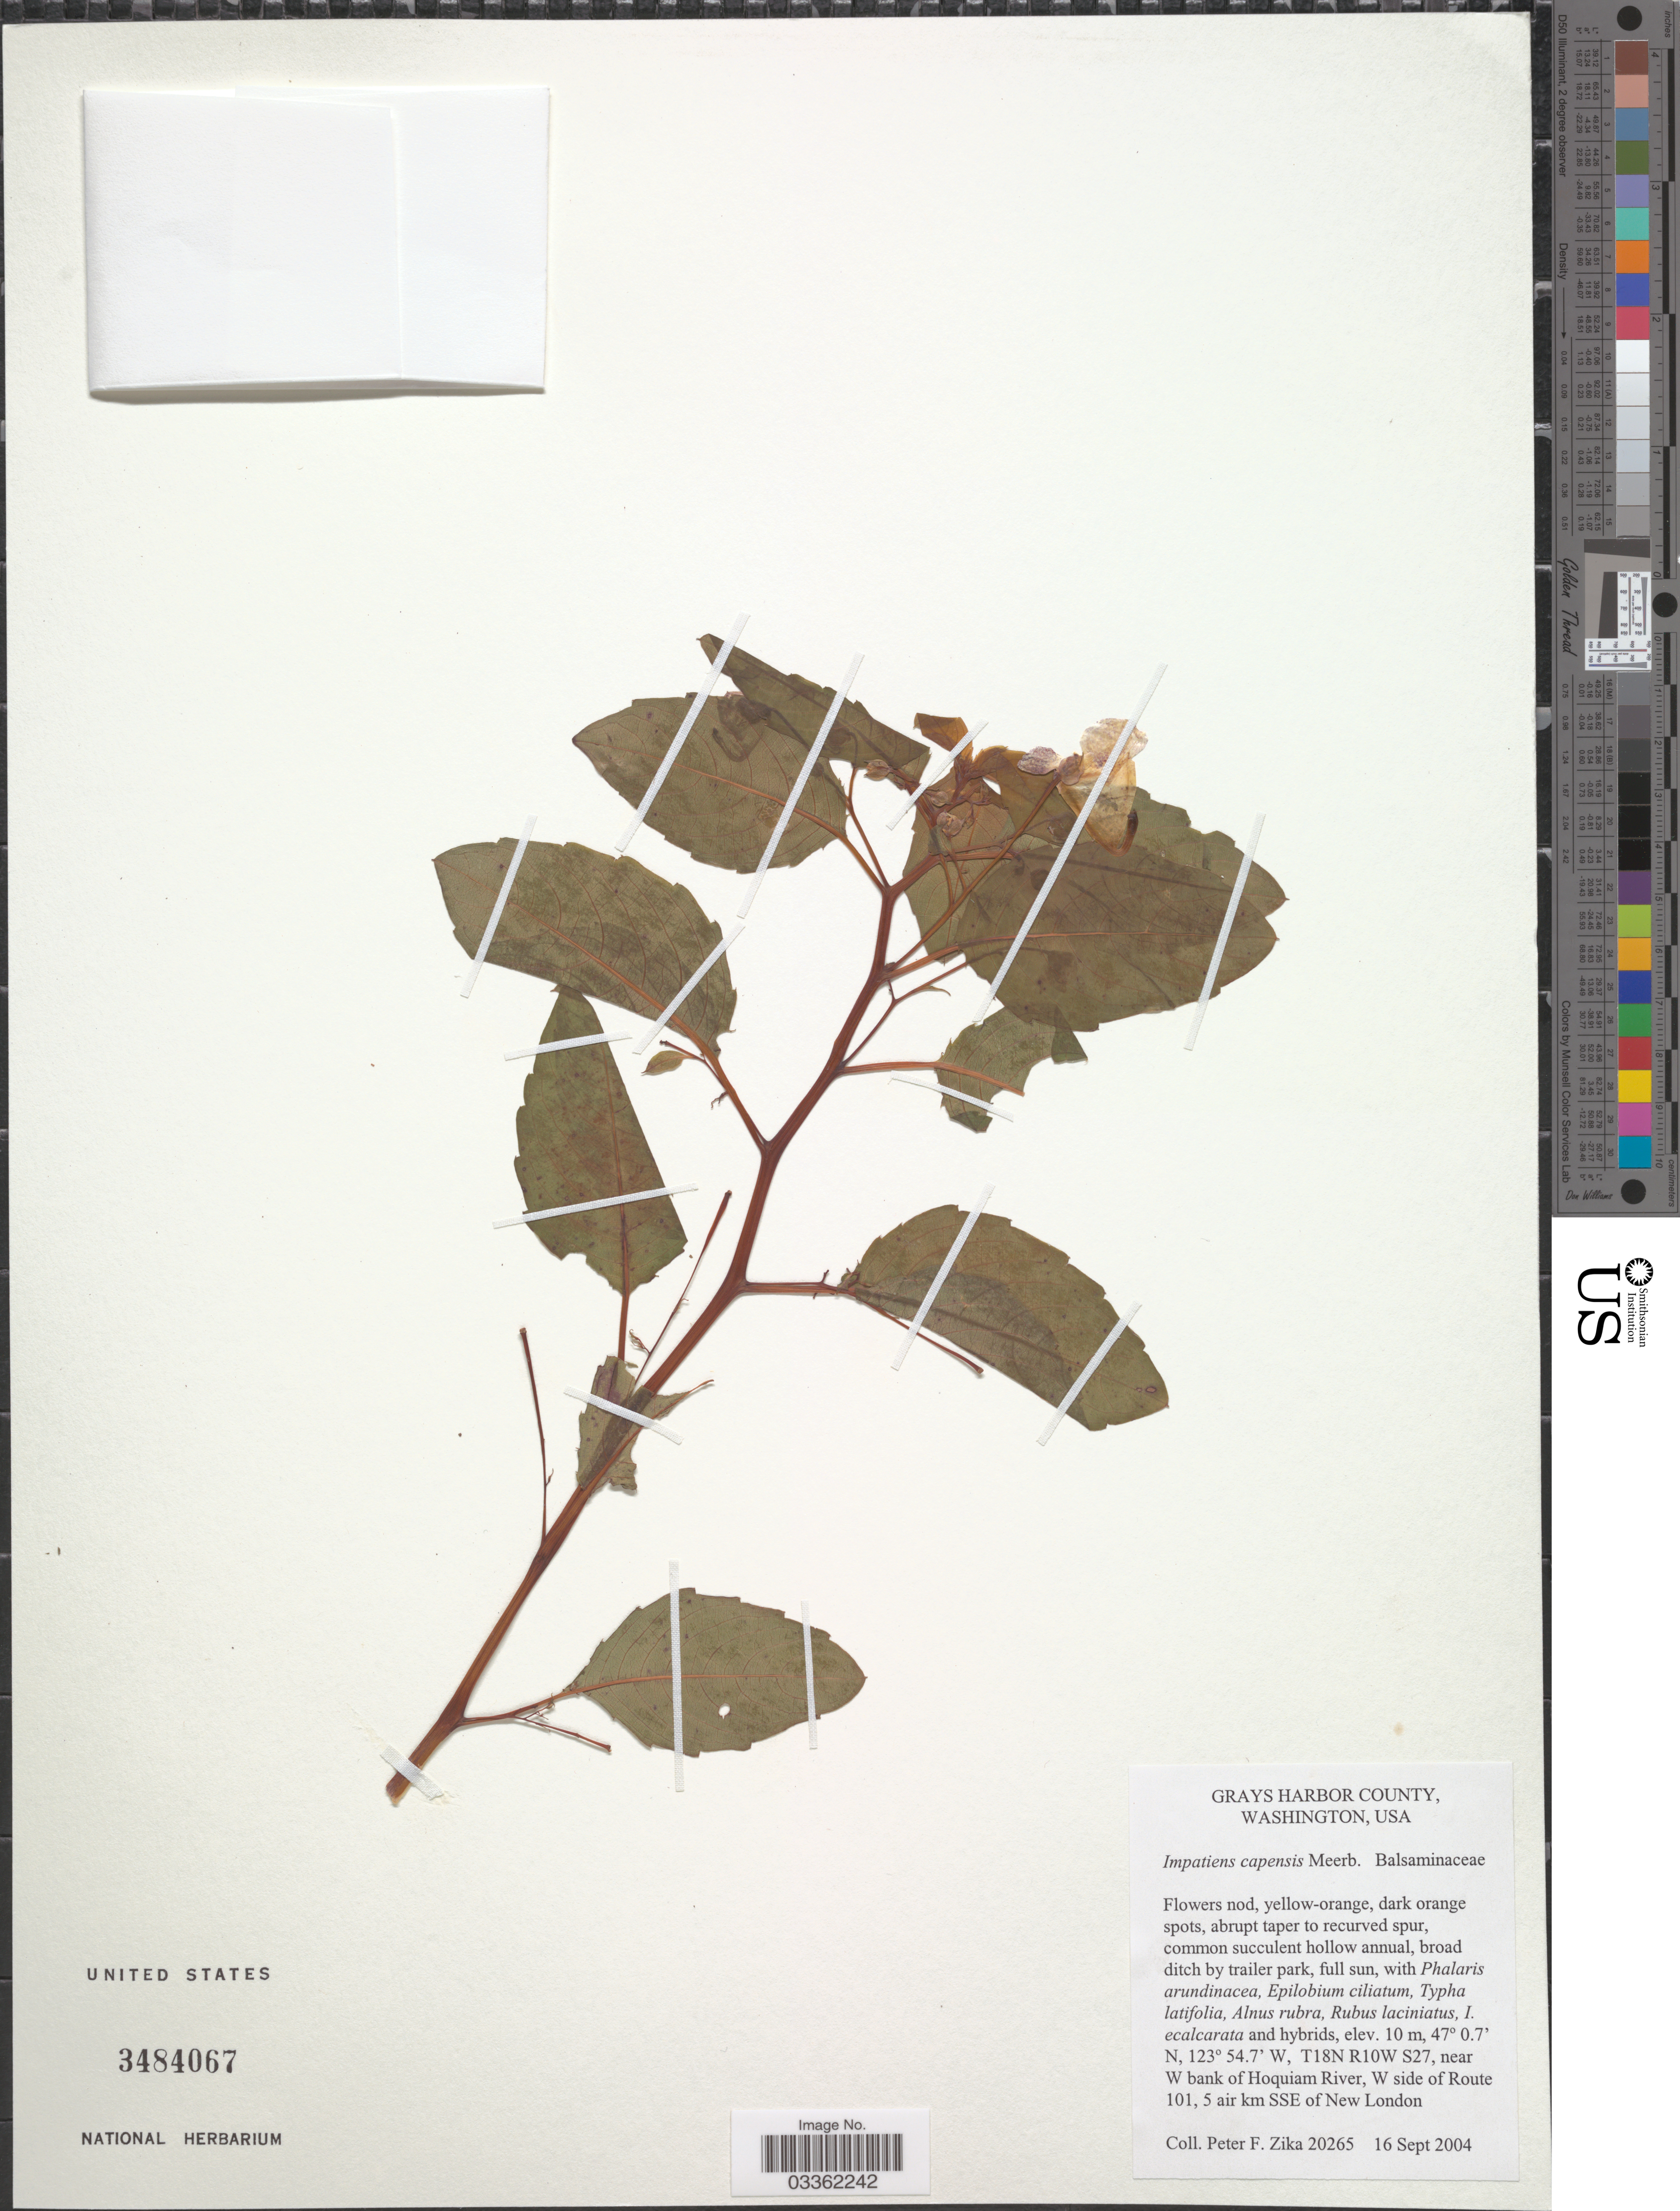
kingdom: Plantae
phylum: Tracheophyta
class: Magnoliopsida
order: Ericales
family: Balsaminaceae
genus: Impatiens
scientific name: Impatiens capensis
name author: Meerb.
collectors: P. F. Zika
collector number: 20265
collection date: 2004-09-16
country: United States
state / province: Washington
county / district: Grays Harbor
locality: Grays Harbor County, T18N R10W S27, near W bank of Hoquiam River, W side of Route 101, 5 air km SSE of New London.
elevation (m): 10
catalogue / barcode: US 3484067